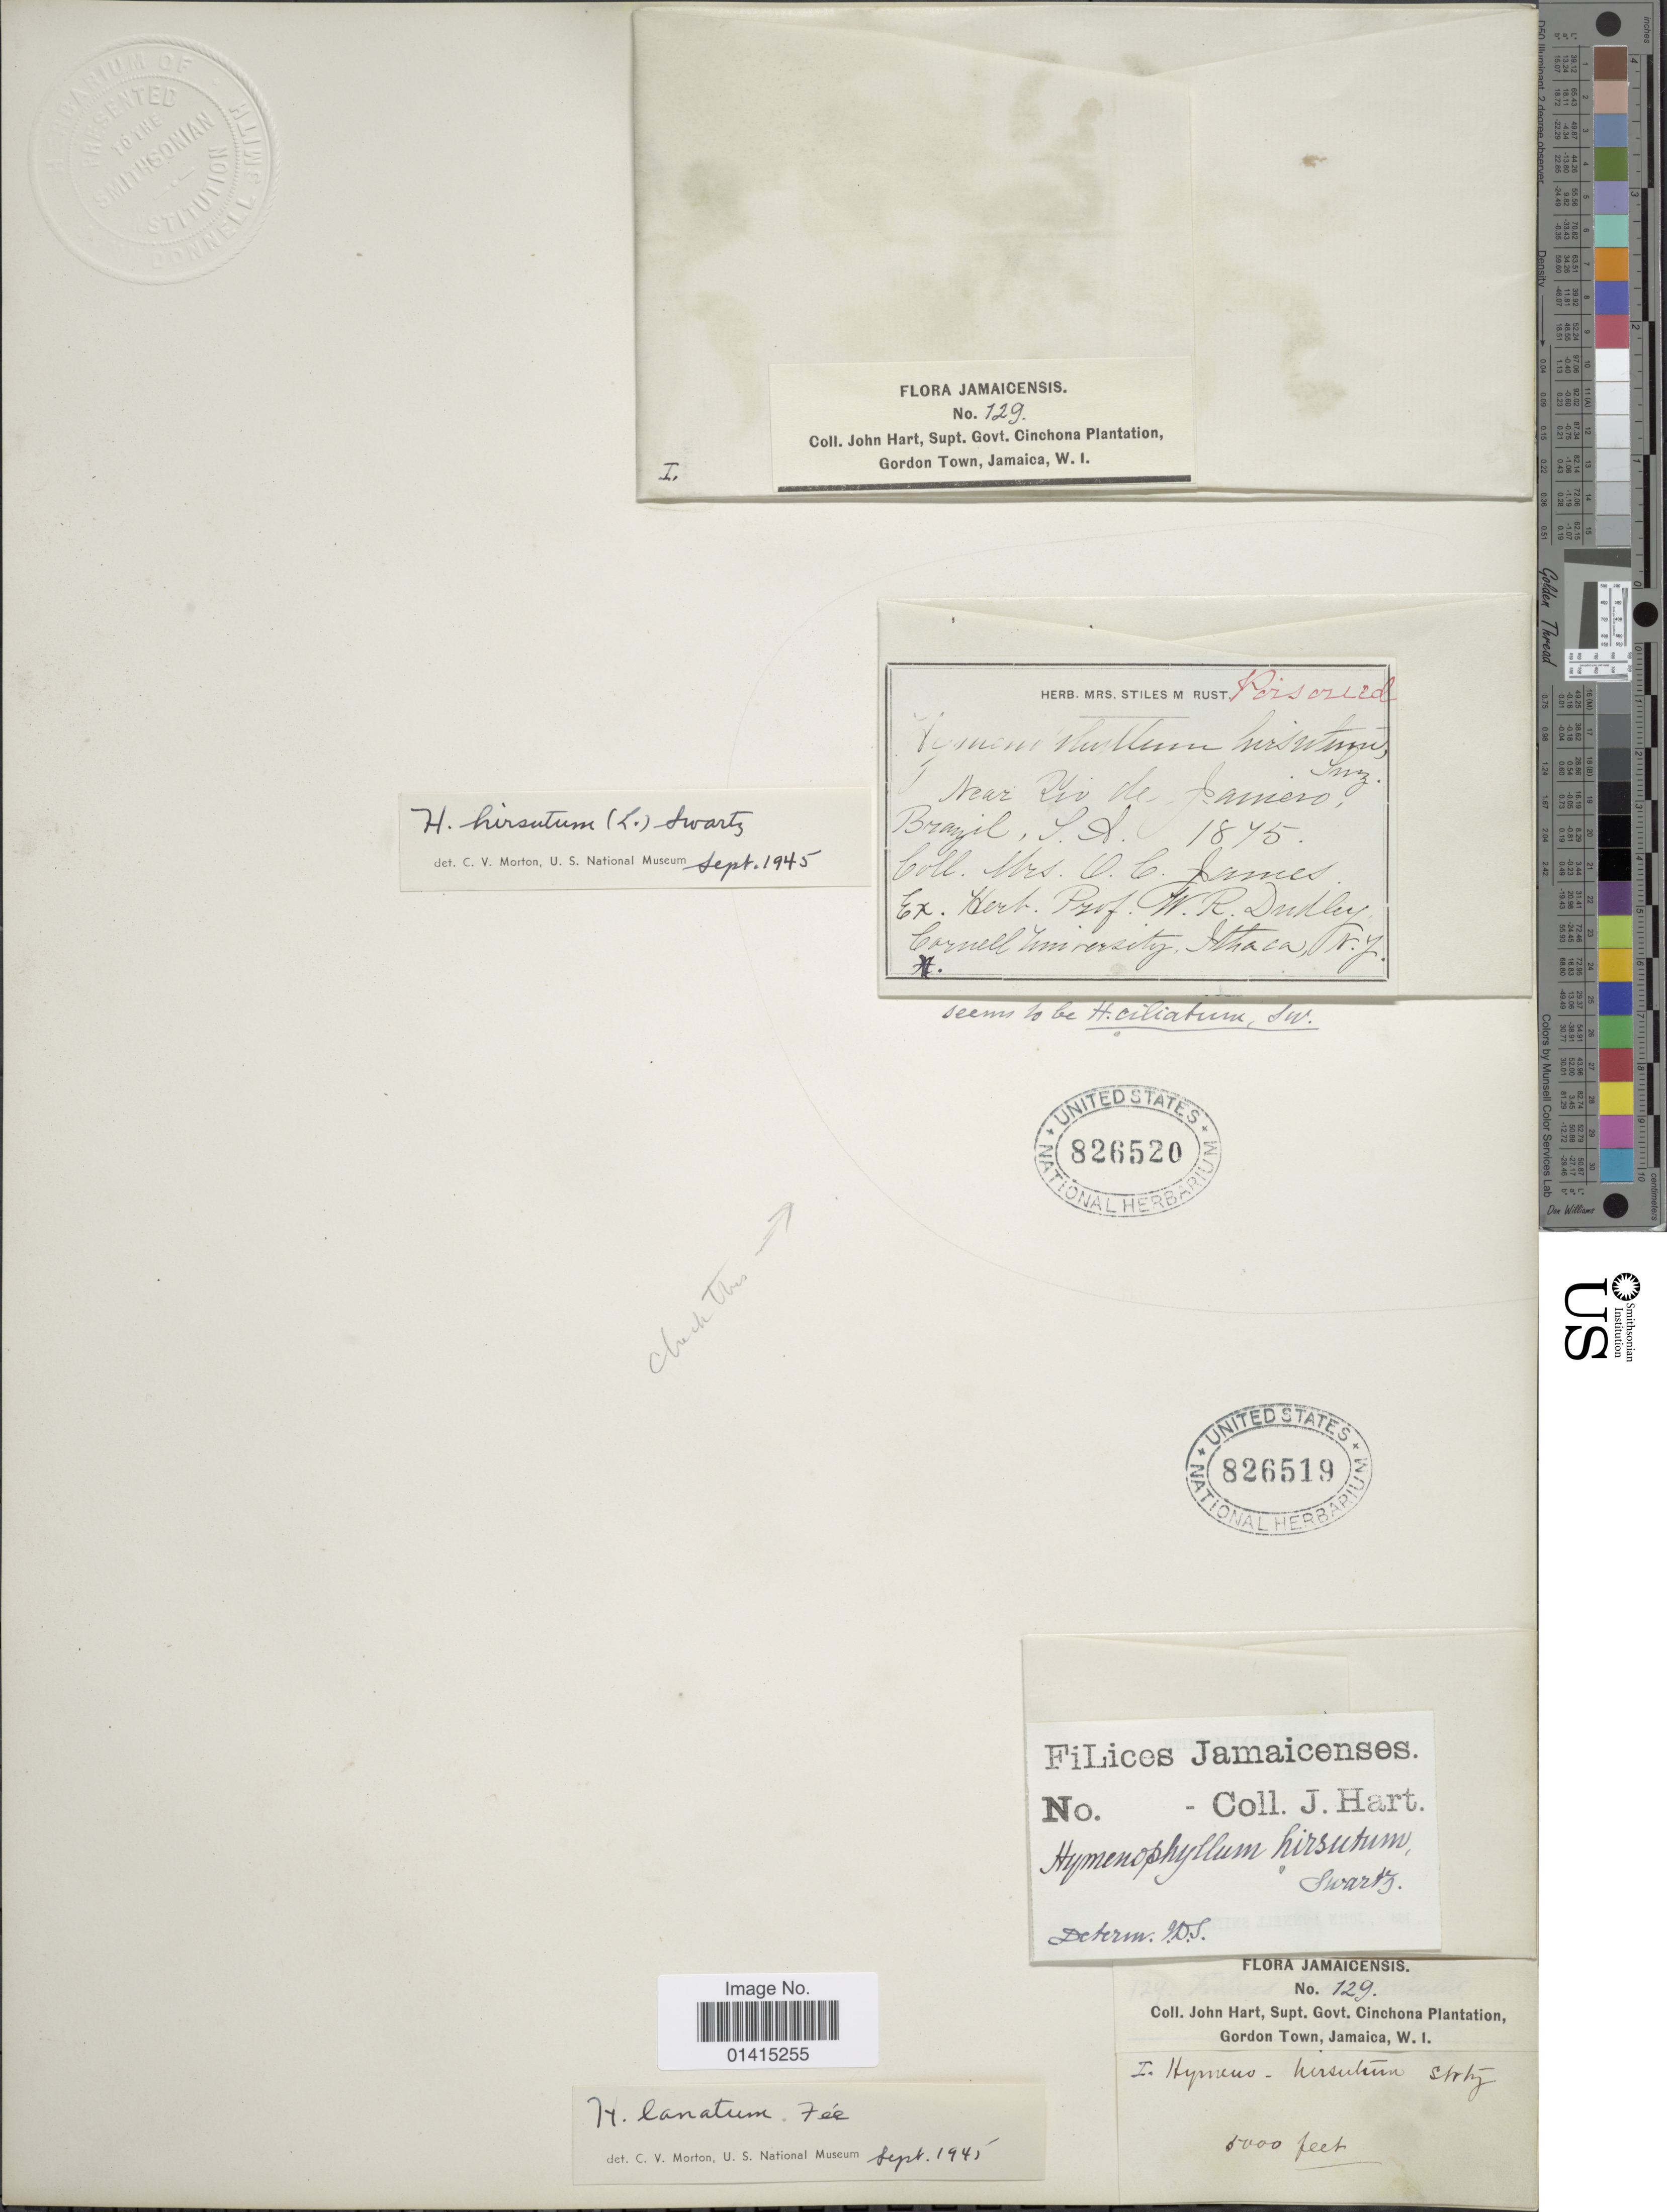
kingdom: Plantae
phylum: Tracheophyta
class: Polypodiopsida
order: Hymenophyllales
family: Hymenophyllaceae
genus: Hymenophyllum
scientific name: Hymenophyllum lanatum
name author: Fée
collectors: O. James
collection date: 1875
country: Brazil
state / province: Rio de Janeiro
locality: Near Rio de Janeiro, Brazil, S. A.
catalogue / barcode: US 826520-2